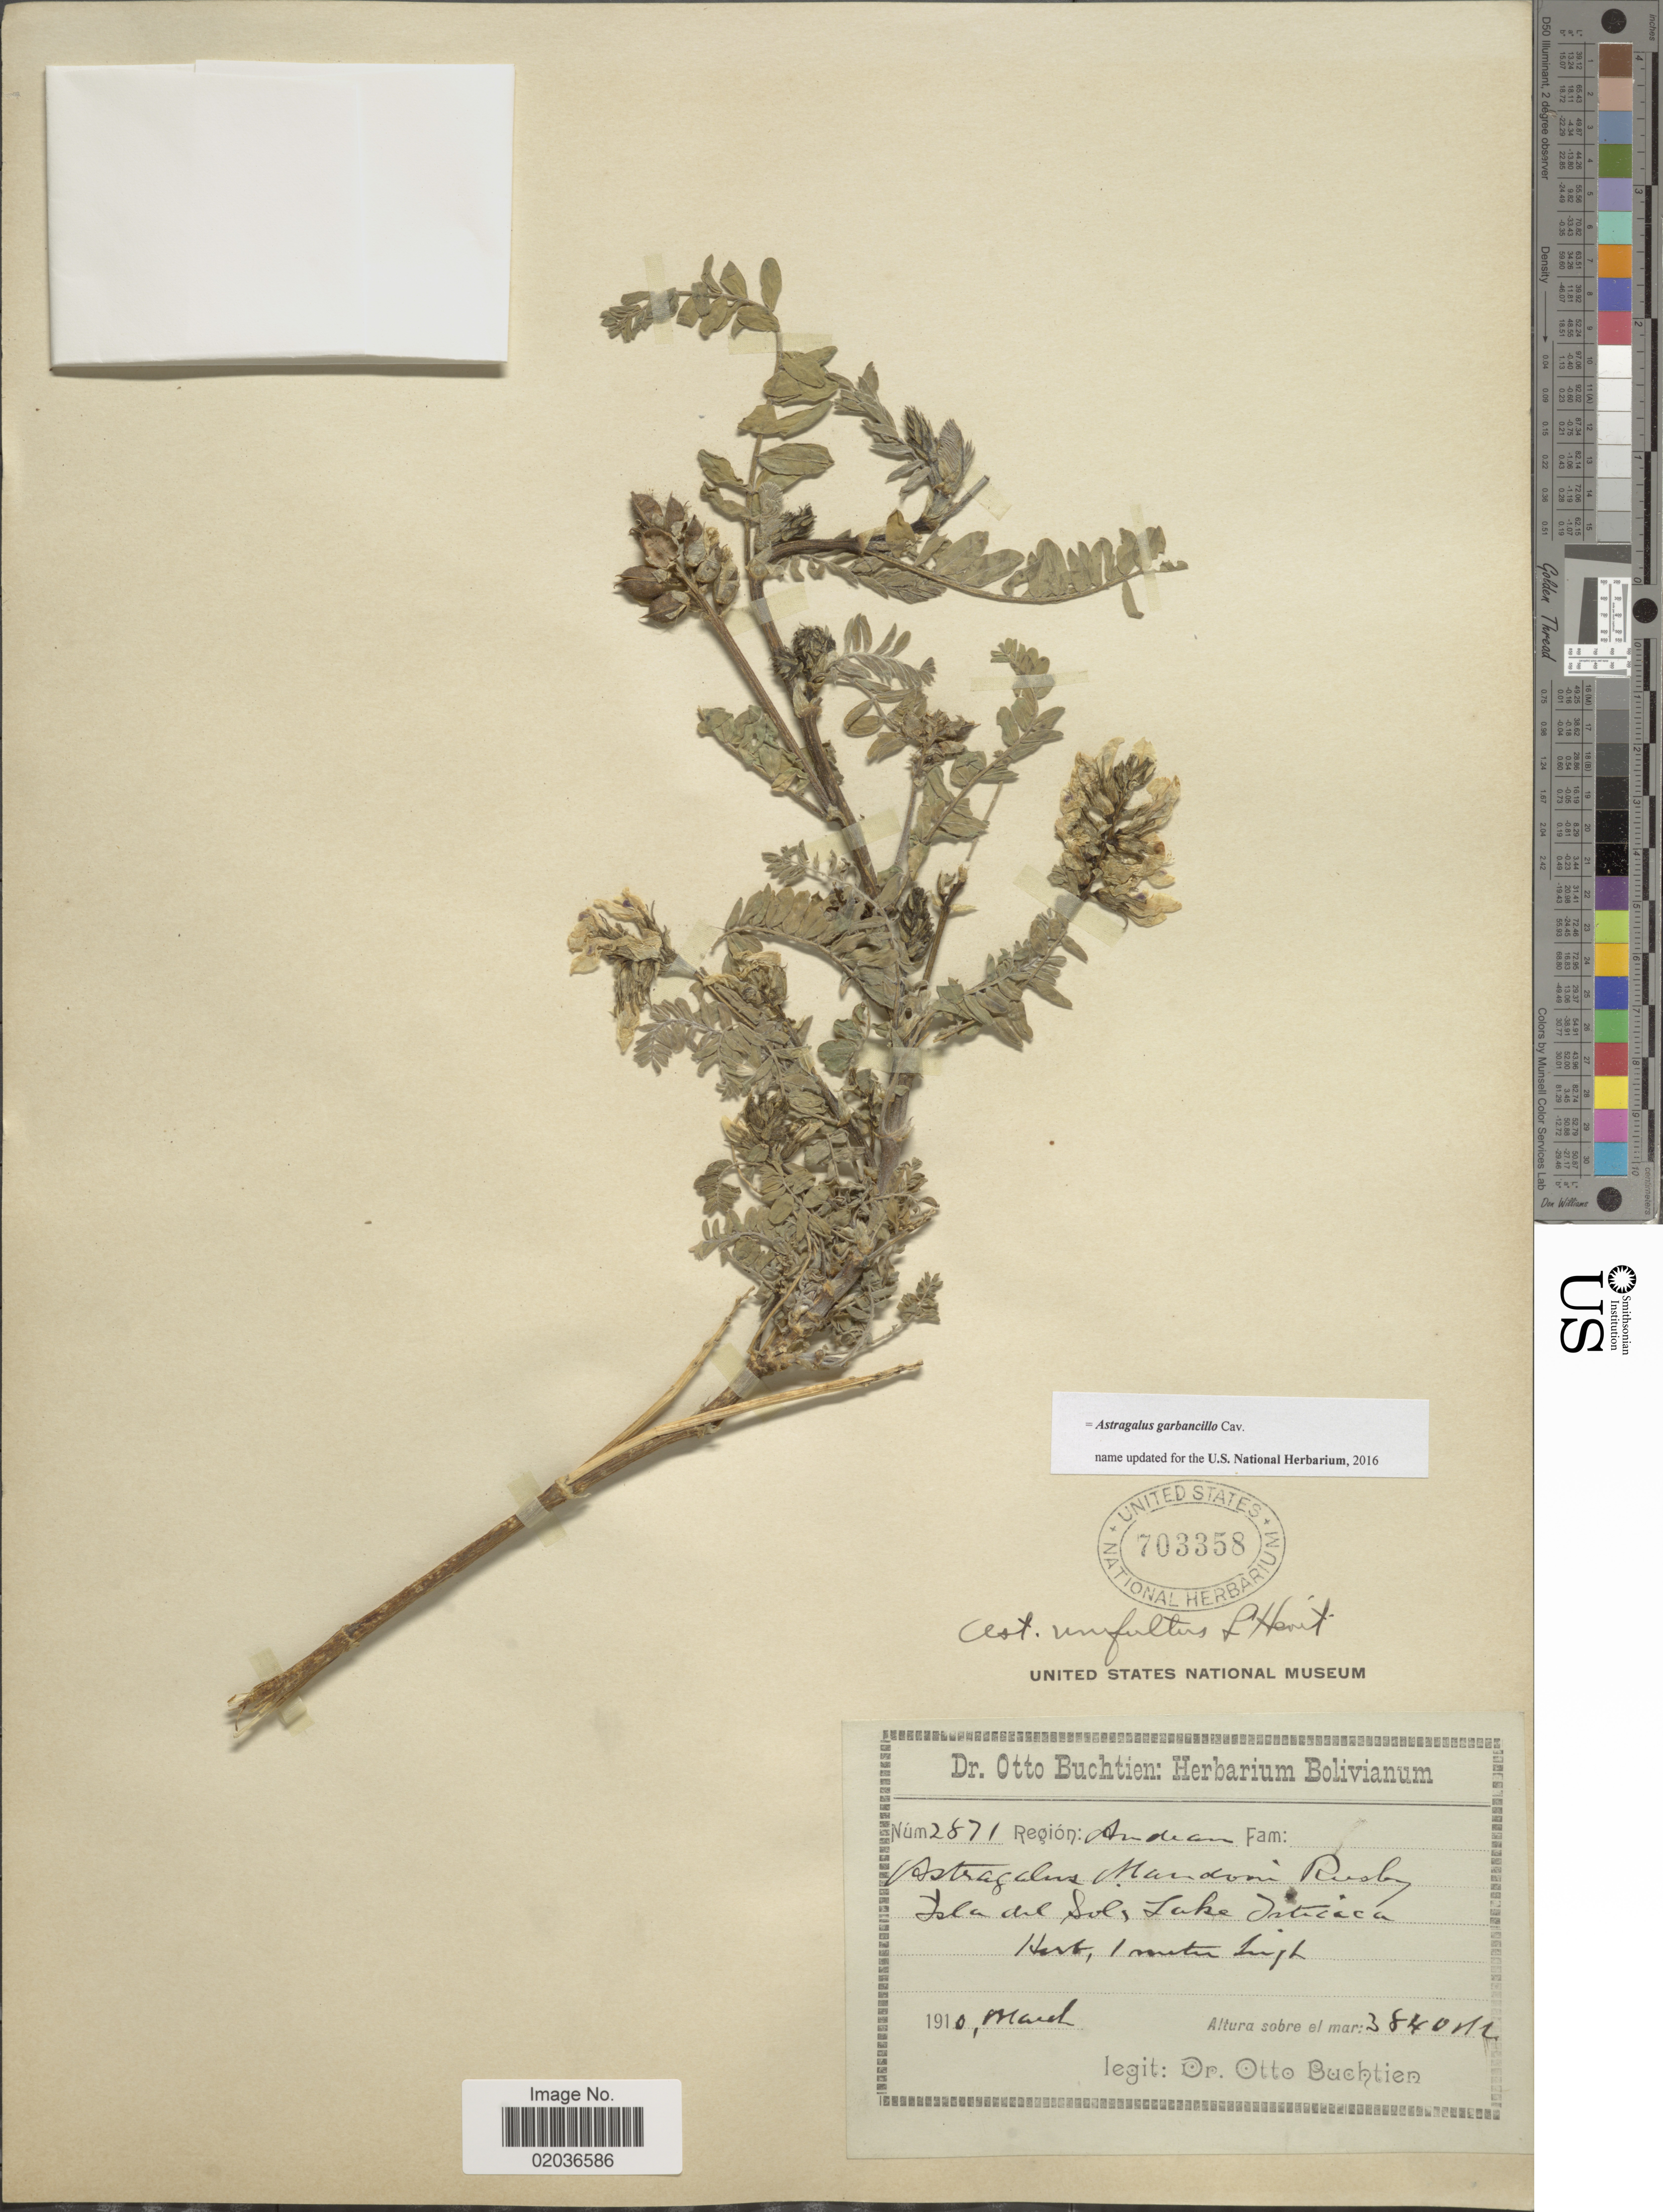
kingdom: Plantae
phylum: Tracheophyta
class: Magnoliopsida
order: Fabales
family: Fabaceae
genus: Astragalus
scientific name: Astragalus garbancillo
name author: Cav.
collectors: O. Buchtien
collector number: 2871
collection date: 1910-03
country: Bolivia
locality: Región: Andina. Isla del Sol, Lake Titicaca.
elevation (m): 3840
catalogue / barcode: US 703358